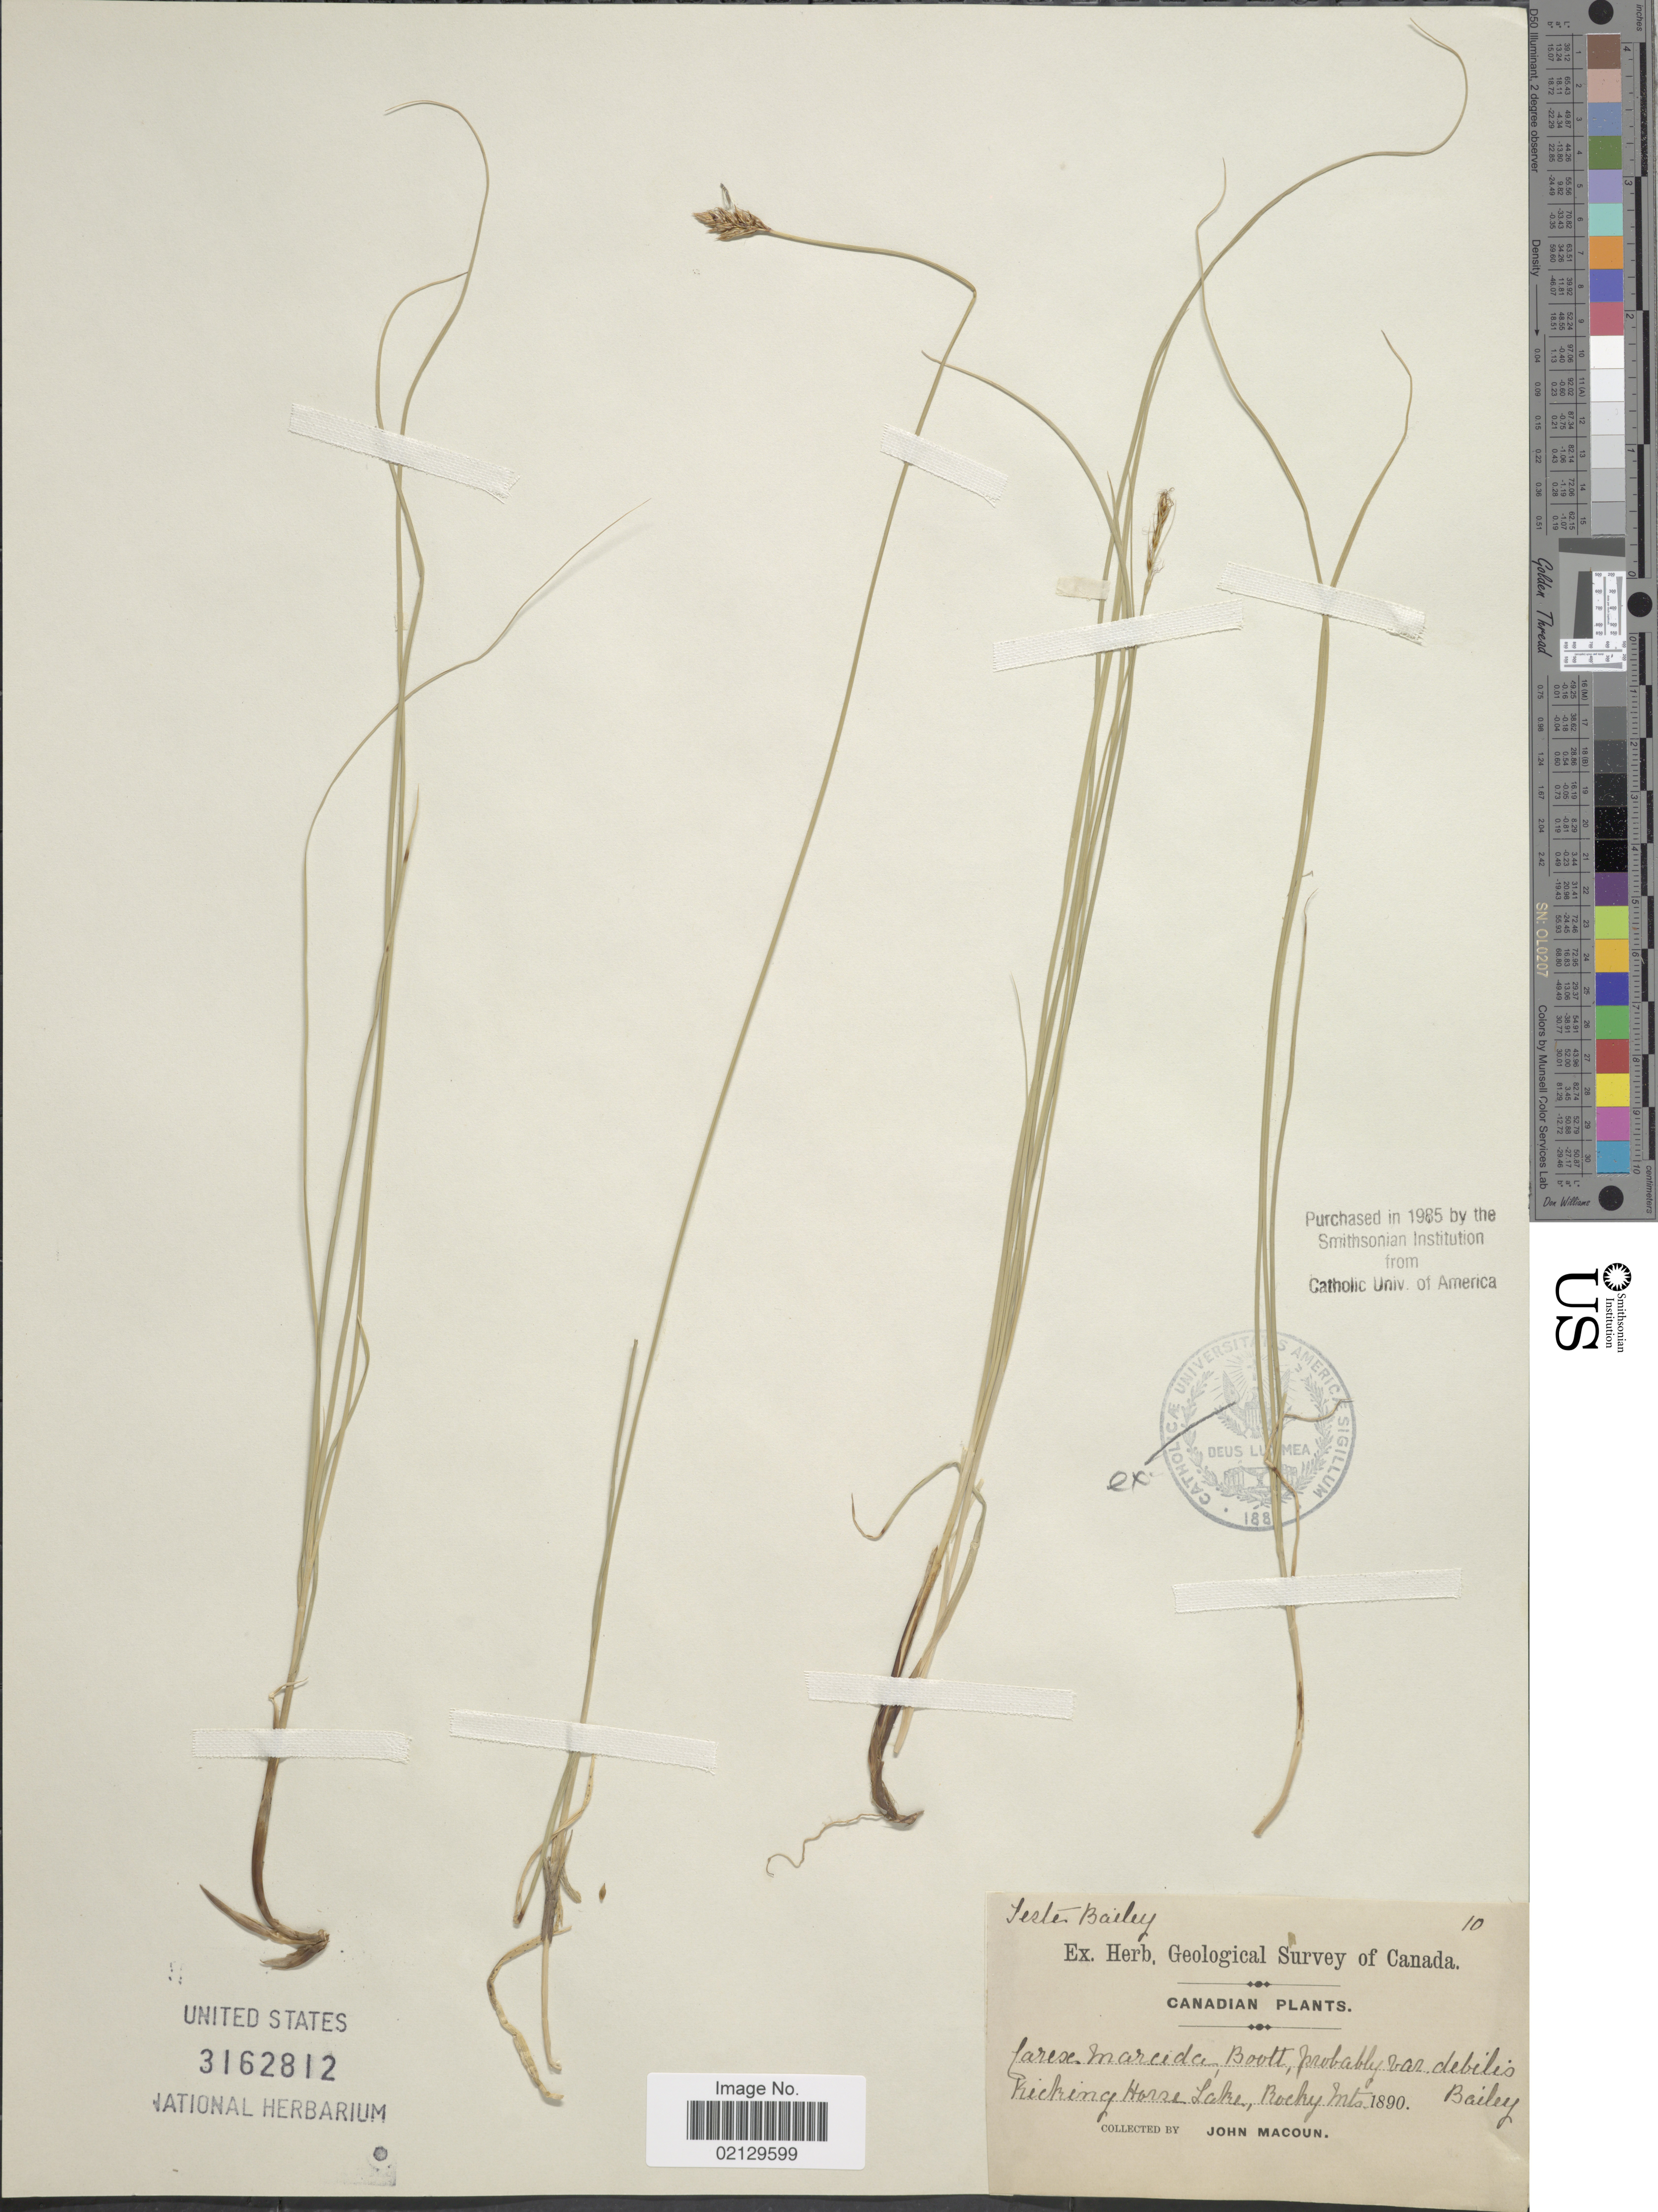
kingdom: Plantae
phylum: Tracheophyta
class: Liliopsida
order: Poales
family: Cyperaceae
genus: Carex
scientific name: Carex praegracilis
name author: W. Boott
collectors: J. Macoun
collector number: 10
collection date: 1890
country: Canada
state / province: Nunavut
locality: Rocking Horse Lake, Rocky Mts.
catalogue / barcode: US 3162812